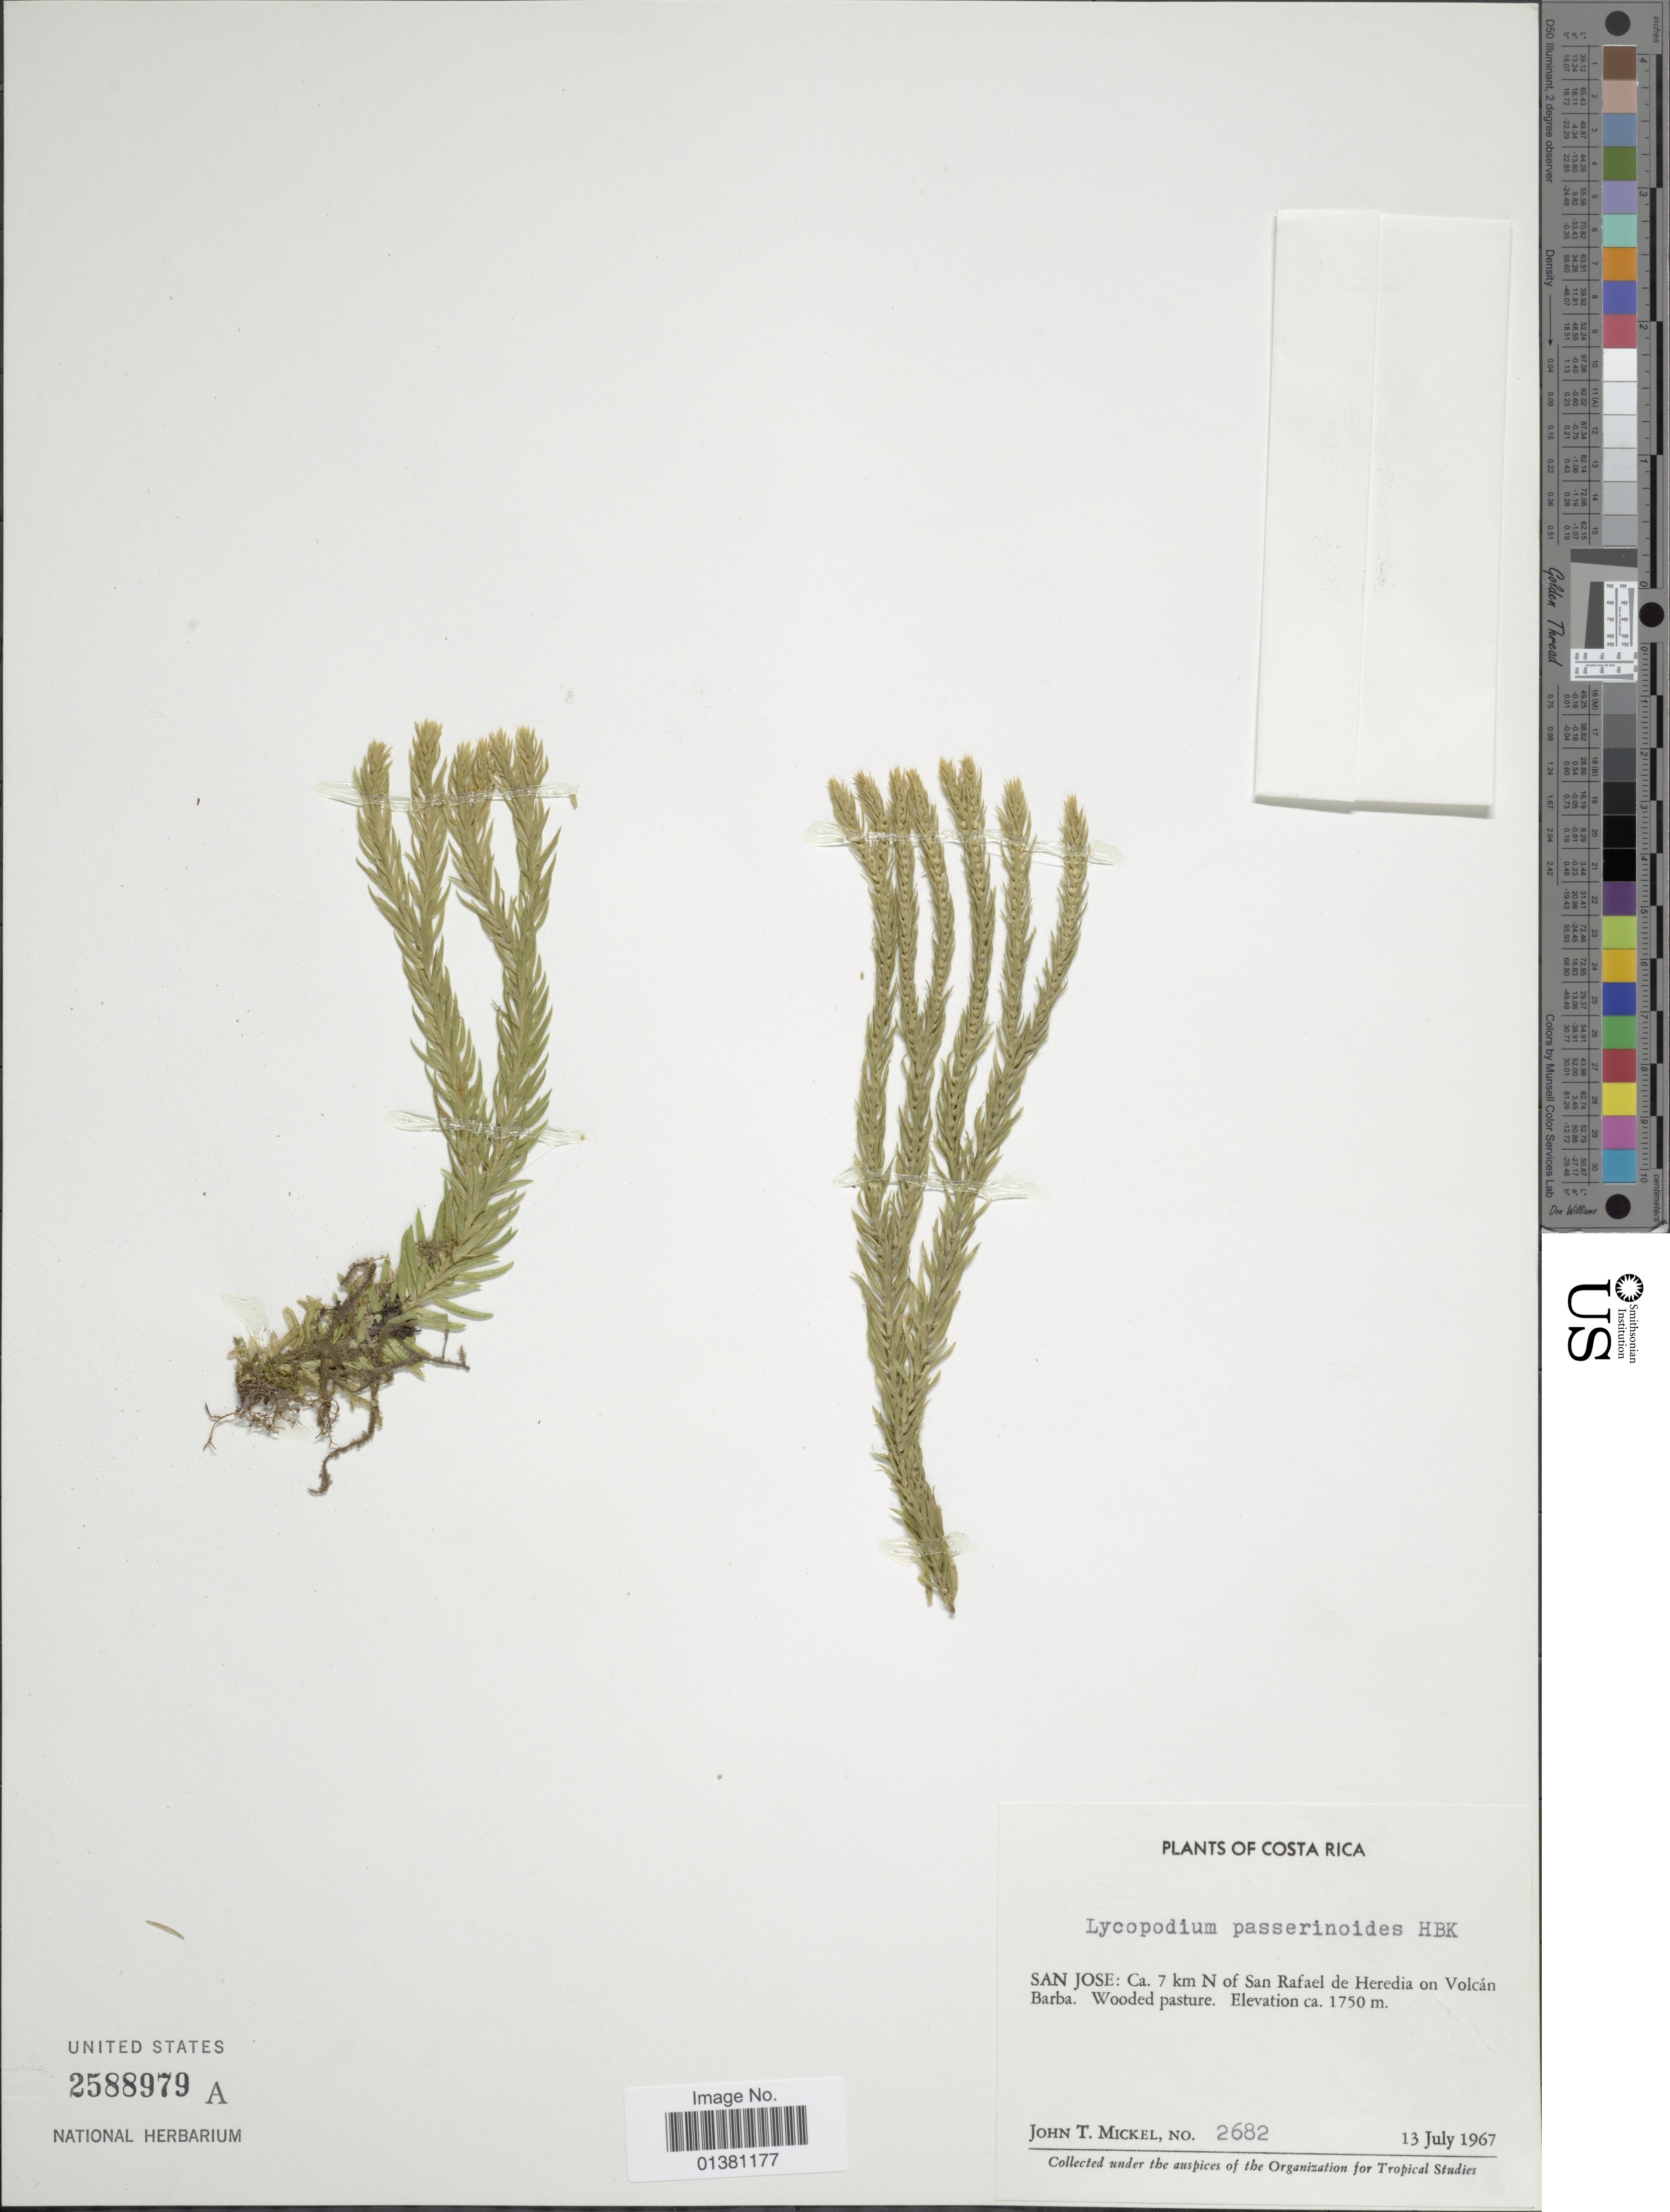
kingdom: Plantae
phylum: Tracheophyta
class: Lycopodiopsida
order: Lycopodiales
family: Lycopodiaceae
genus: Phlegmariurus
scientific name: Phlegmariurus tubulosus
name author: (Maxon) B. Øllg.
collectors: J. T. Mickel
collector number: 2682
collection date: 1967-07-13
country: Costa Rica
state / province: San José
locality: Ca. 7 km N of San Rafael de heredia on Volcán Barba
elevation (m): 1750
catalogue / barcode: US 2588979A